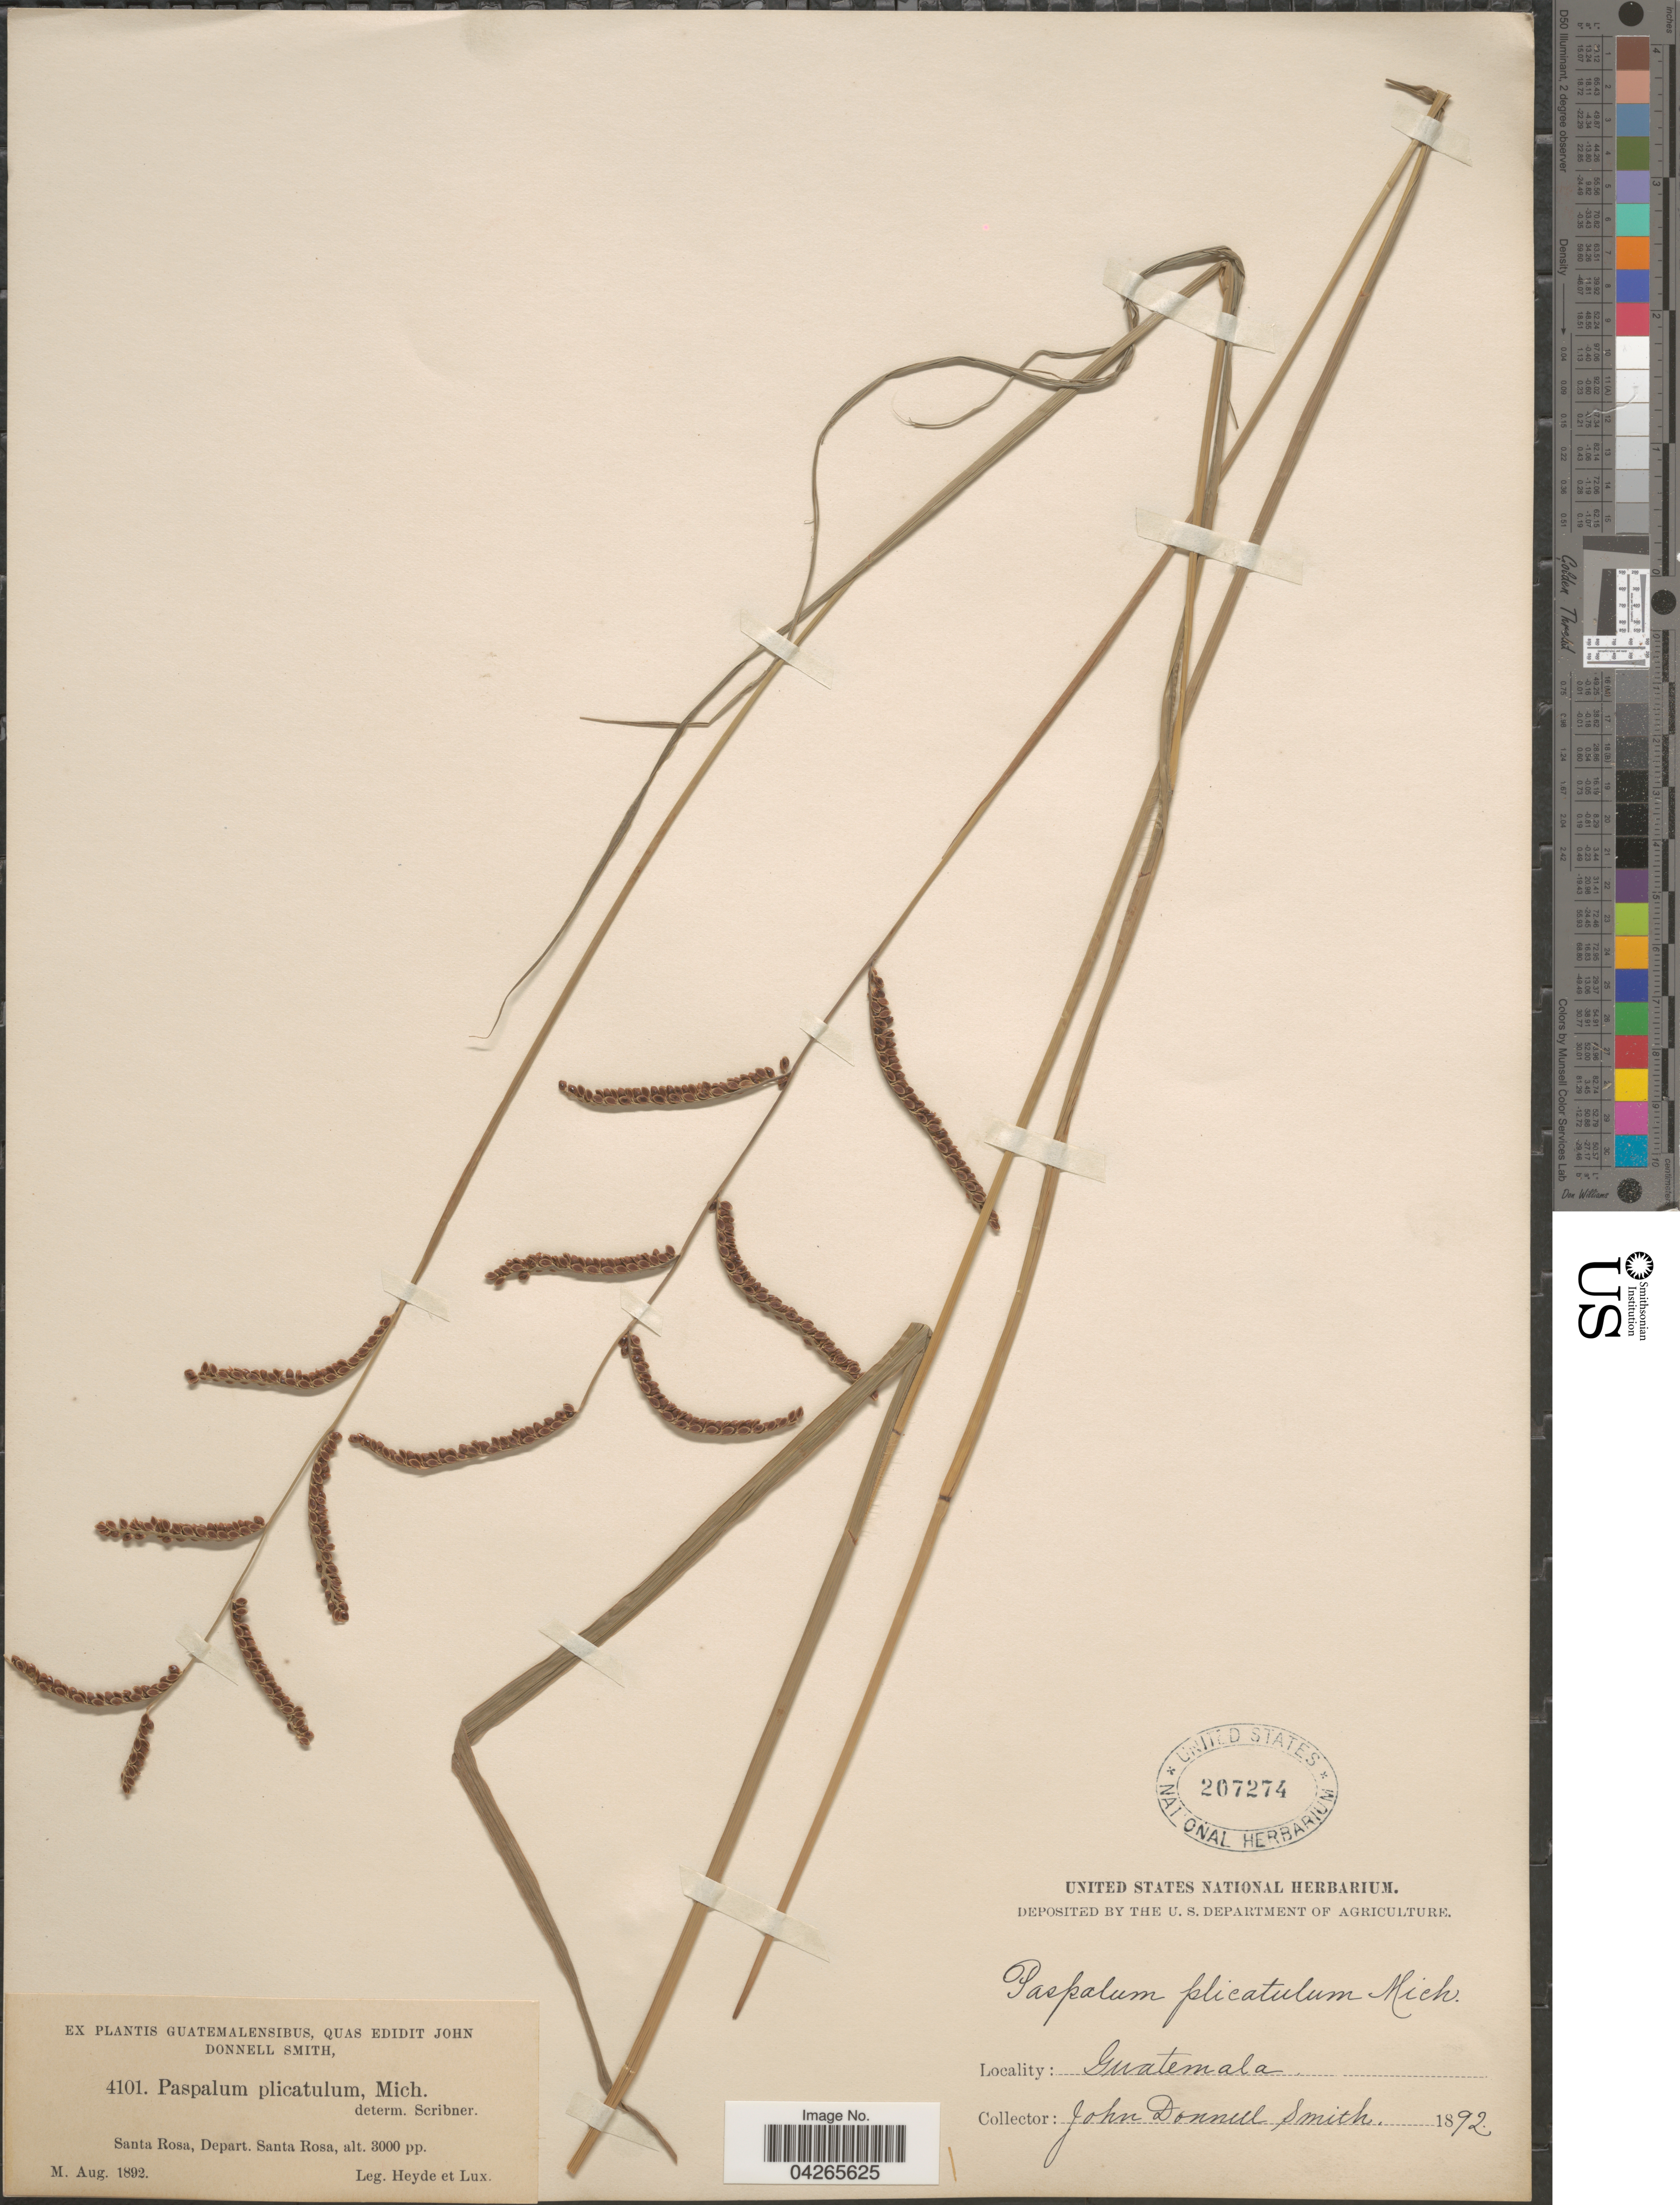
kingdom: Plantae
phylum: Tracheophyta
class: Liliopsida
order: Poales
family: Poaceae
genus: Paspalum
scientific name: Paspalum plicatulum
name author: Michx.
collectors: Heyde, Lux & J. Donnell Smith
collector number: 4101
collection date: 1892-08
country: Guatemala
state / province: Santa Rosa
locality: Santa Rosa, Depart. Santa Rosa.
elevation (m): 914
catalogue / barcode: US 207274